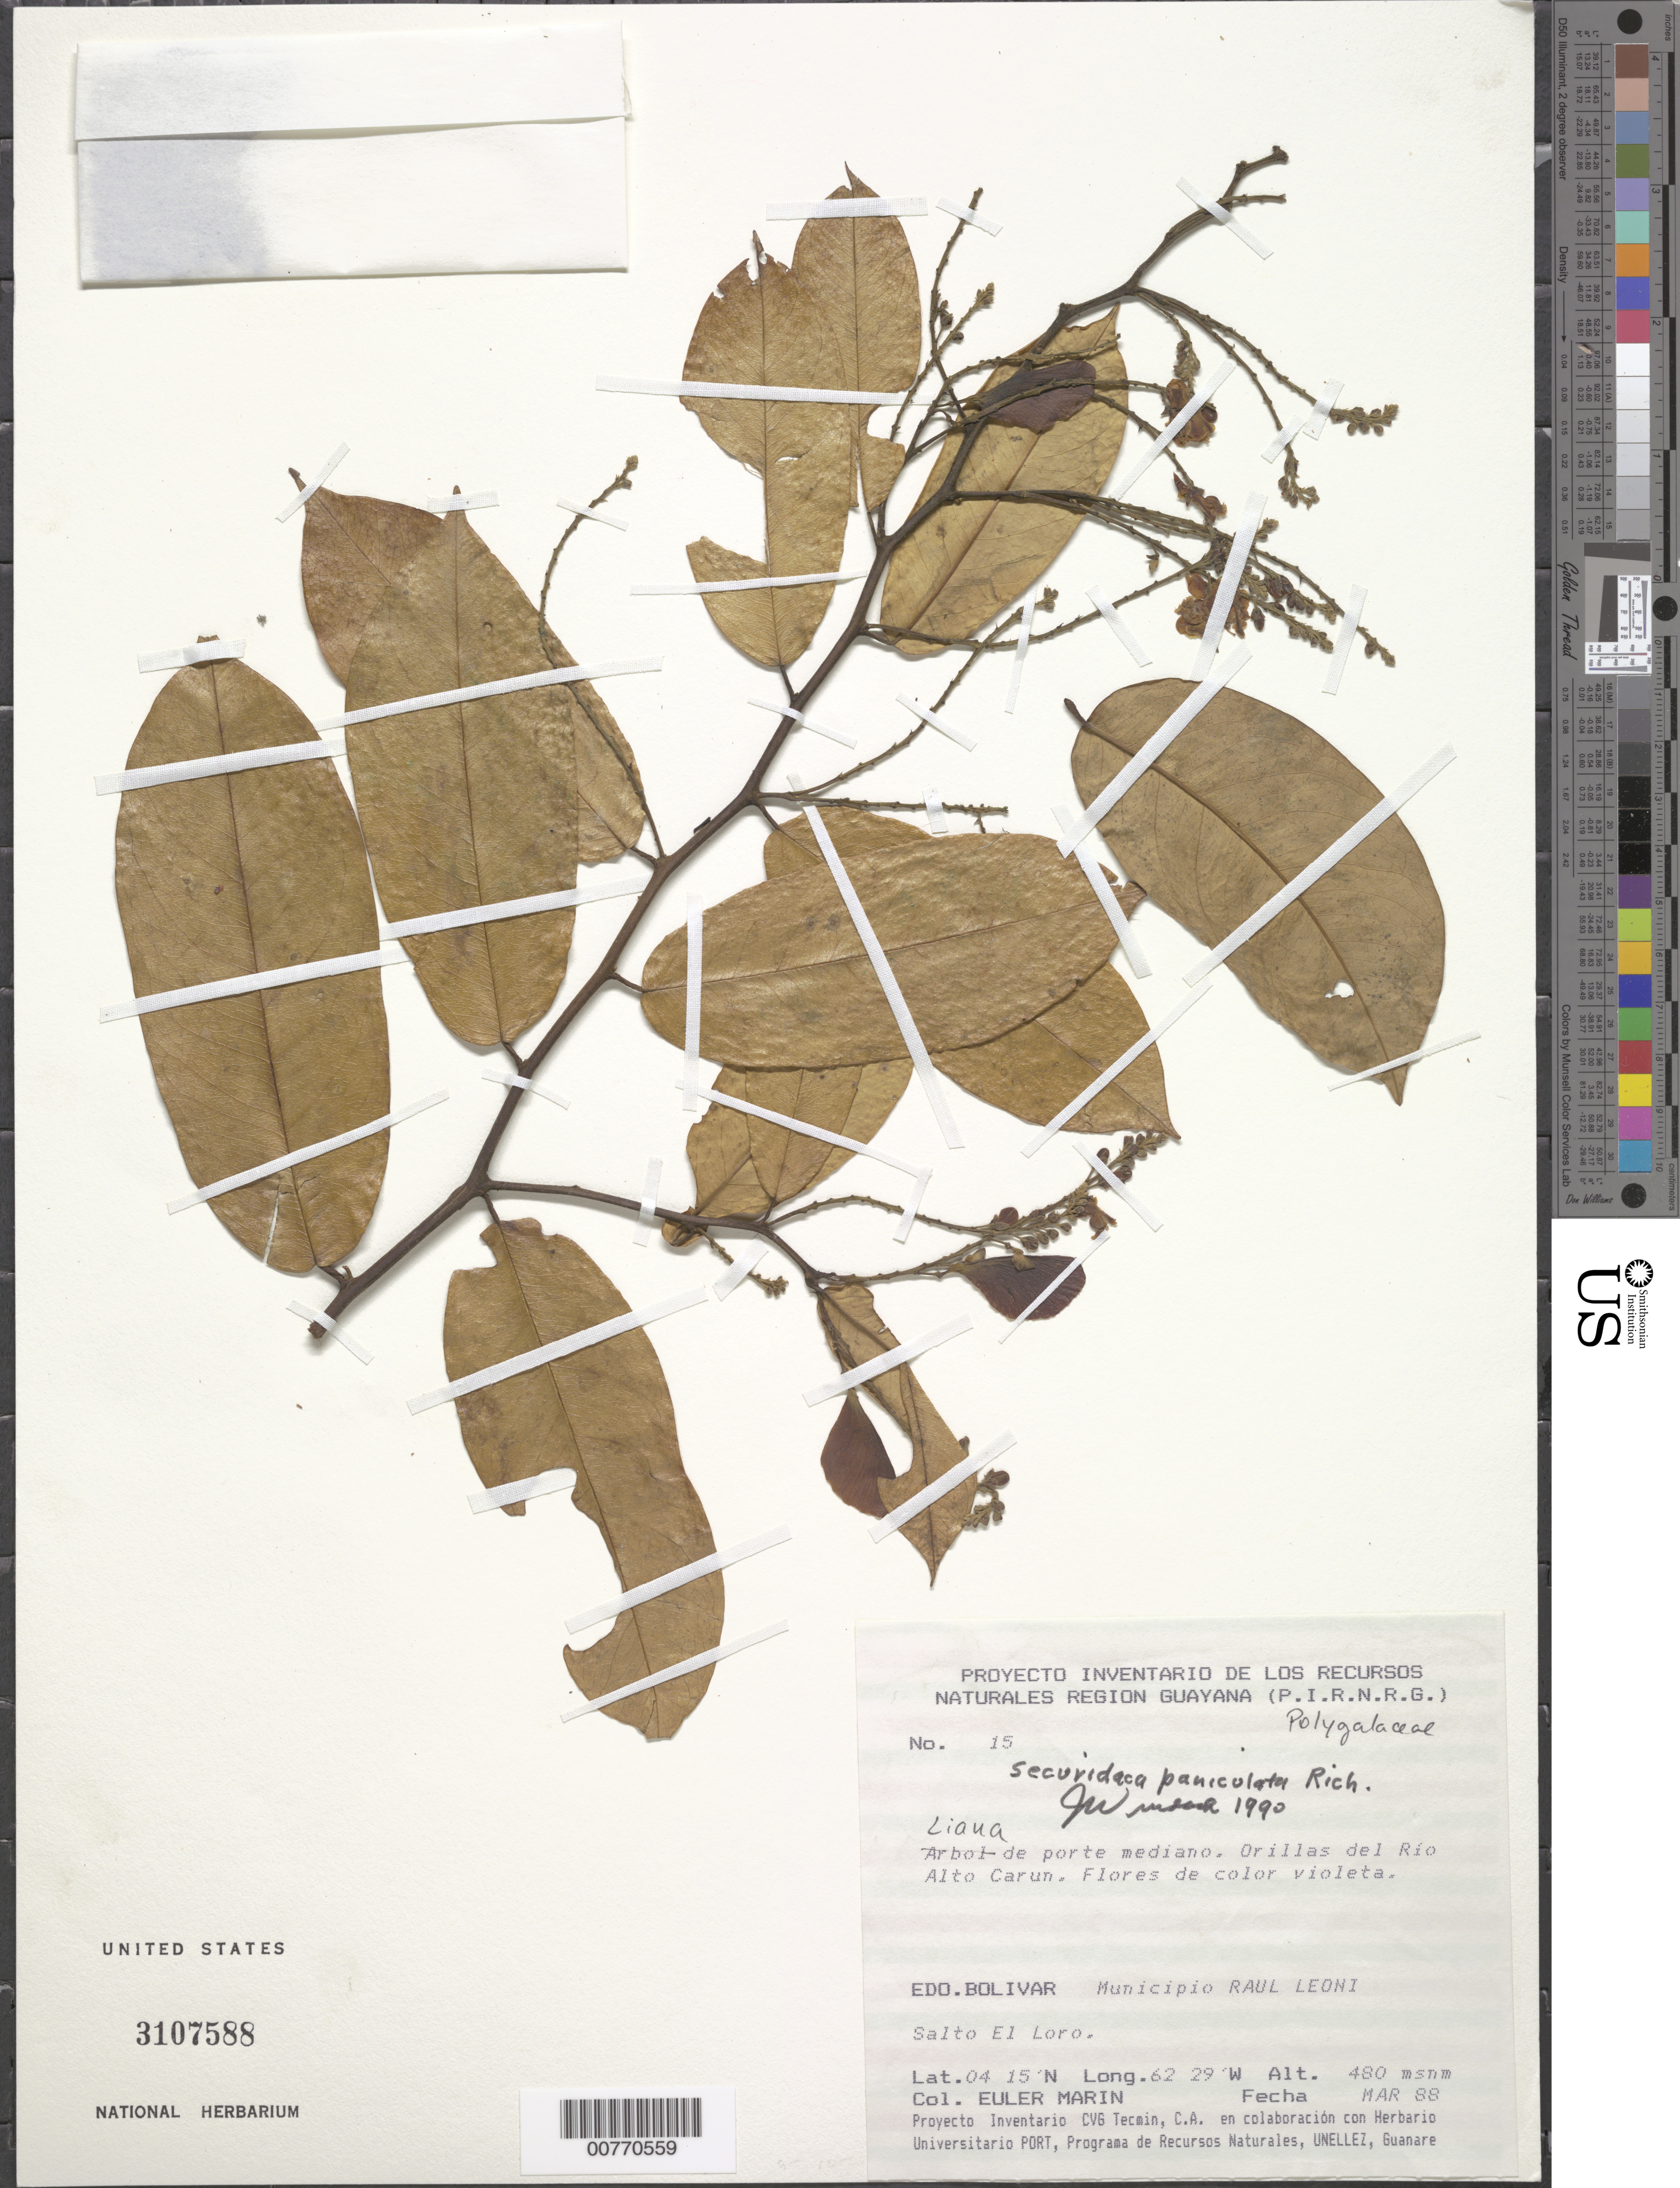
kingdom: Plantae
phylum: Tracheophyta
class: Magnoliopsida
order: Fabales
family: Polygalaceae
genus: Securidaca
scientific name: Securidaca paniculata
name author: Rich.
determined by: Wurdack, John J., (US), US (UNITED STATES)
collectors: E. Marin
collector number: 15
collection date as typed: Mar-88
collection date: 1988-03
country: Venezuela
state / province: Bolívar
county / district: Angostura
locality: Mun. Raúl Leoni [=Angostura], Salto El Loro, along Río Alto Carun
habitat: Riverbanks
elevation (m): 480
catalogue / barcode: US 3107588